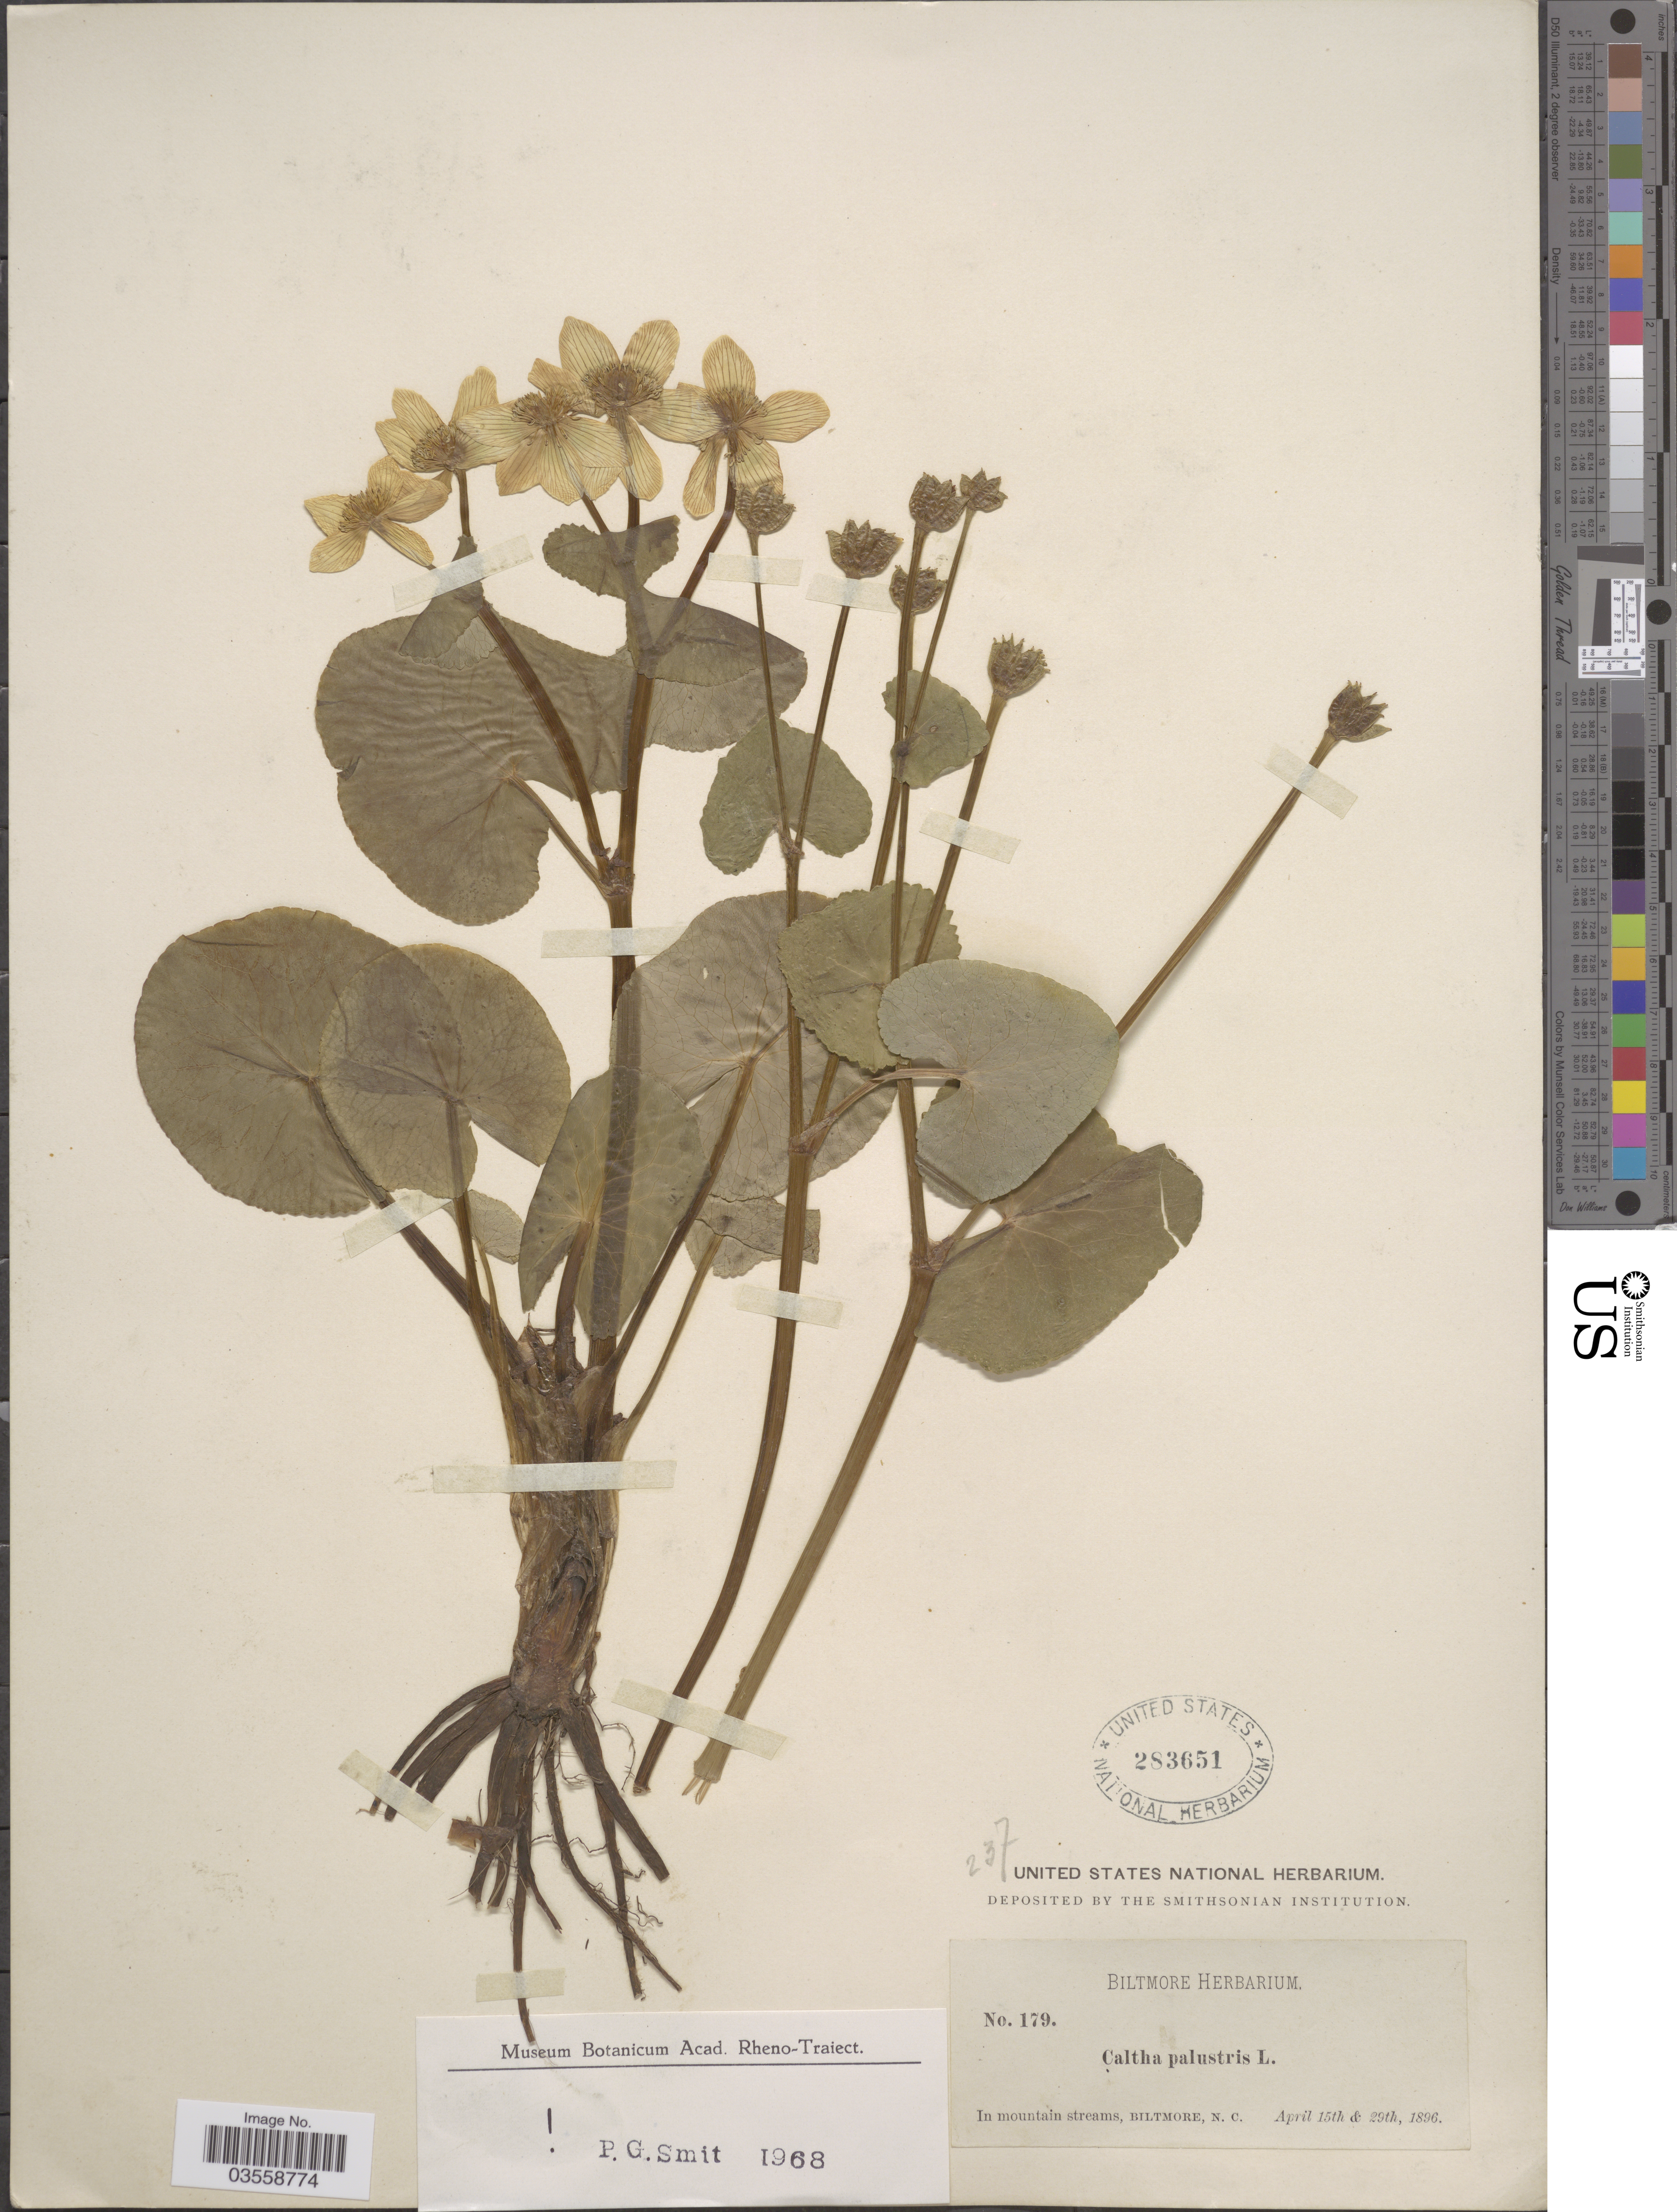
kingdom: Plantae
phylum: Tracheophyta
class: Magnoliopsida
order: Ranunculales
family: Ranunculaceae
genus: Caltha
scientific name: Caltha palustris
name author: L.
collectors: ex herb. Biltmore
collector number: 179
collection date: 1896-04-15/1896-04-29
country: United States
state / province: North Carolina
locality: In mountain streams, Biltmore.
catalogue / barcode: US 283651